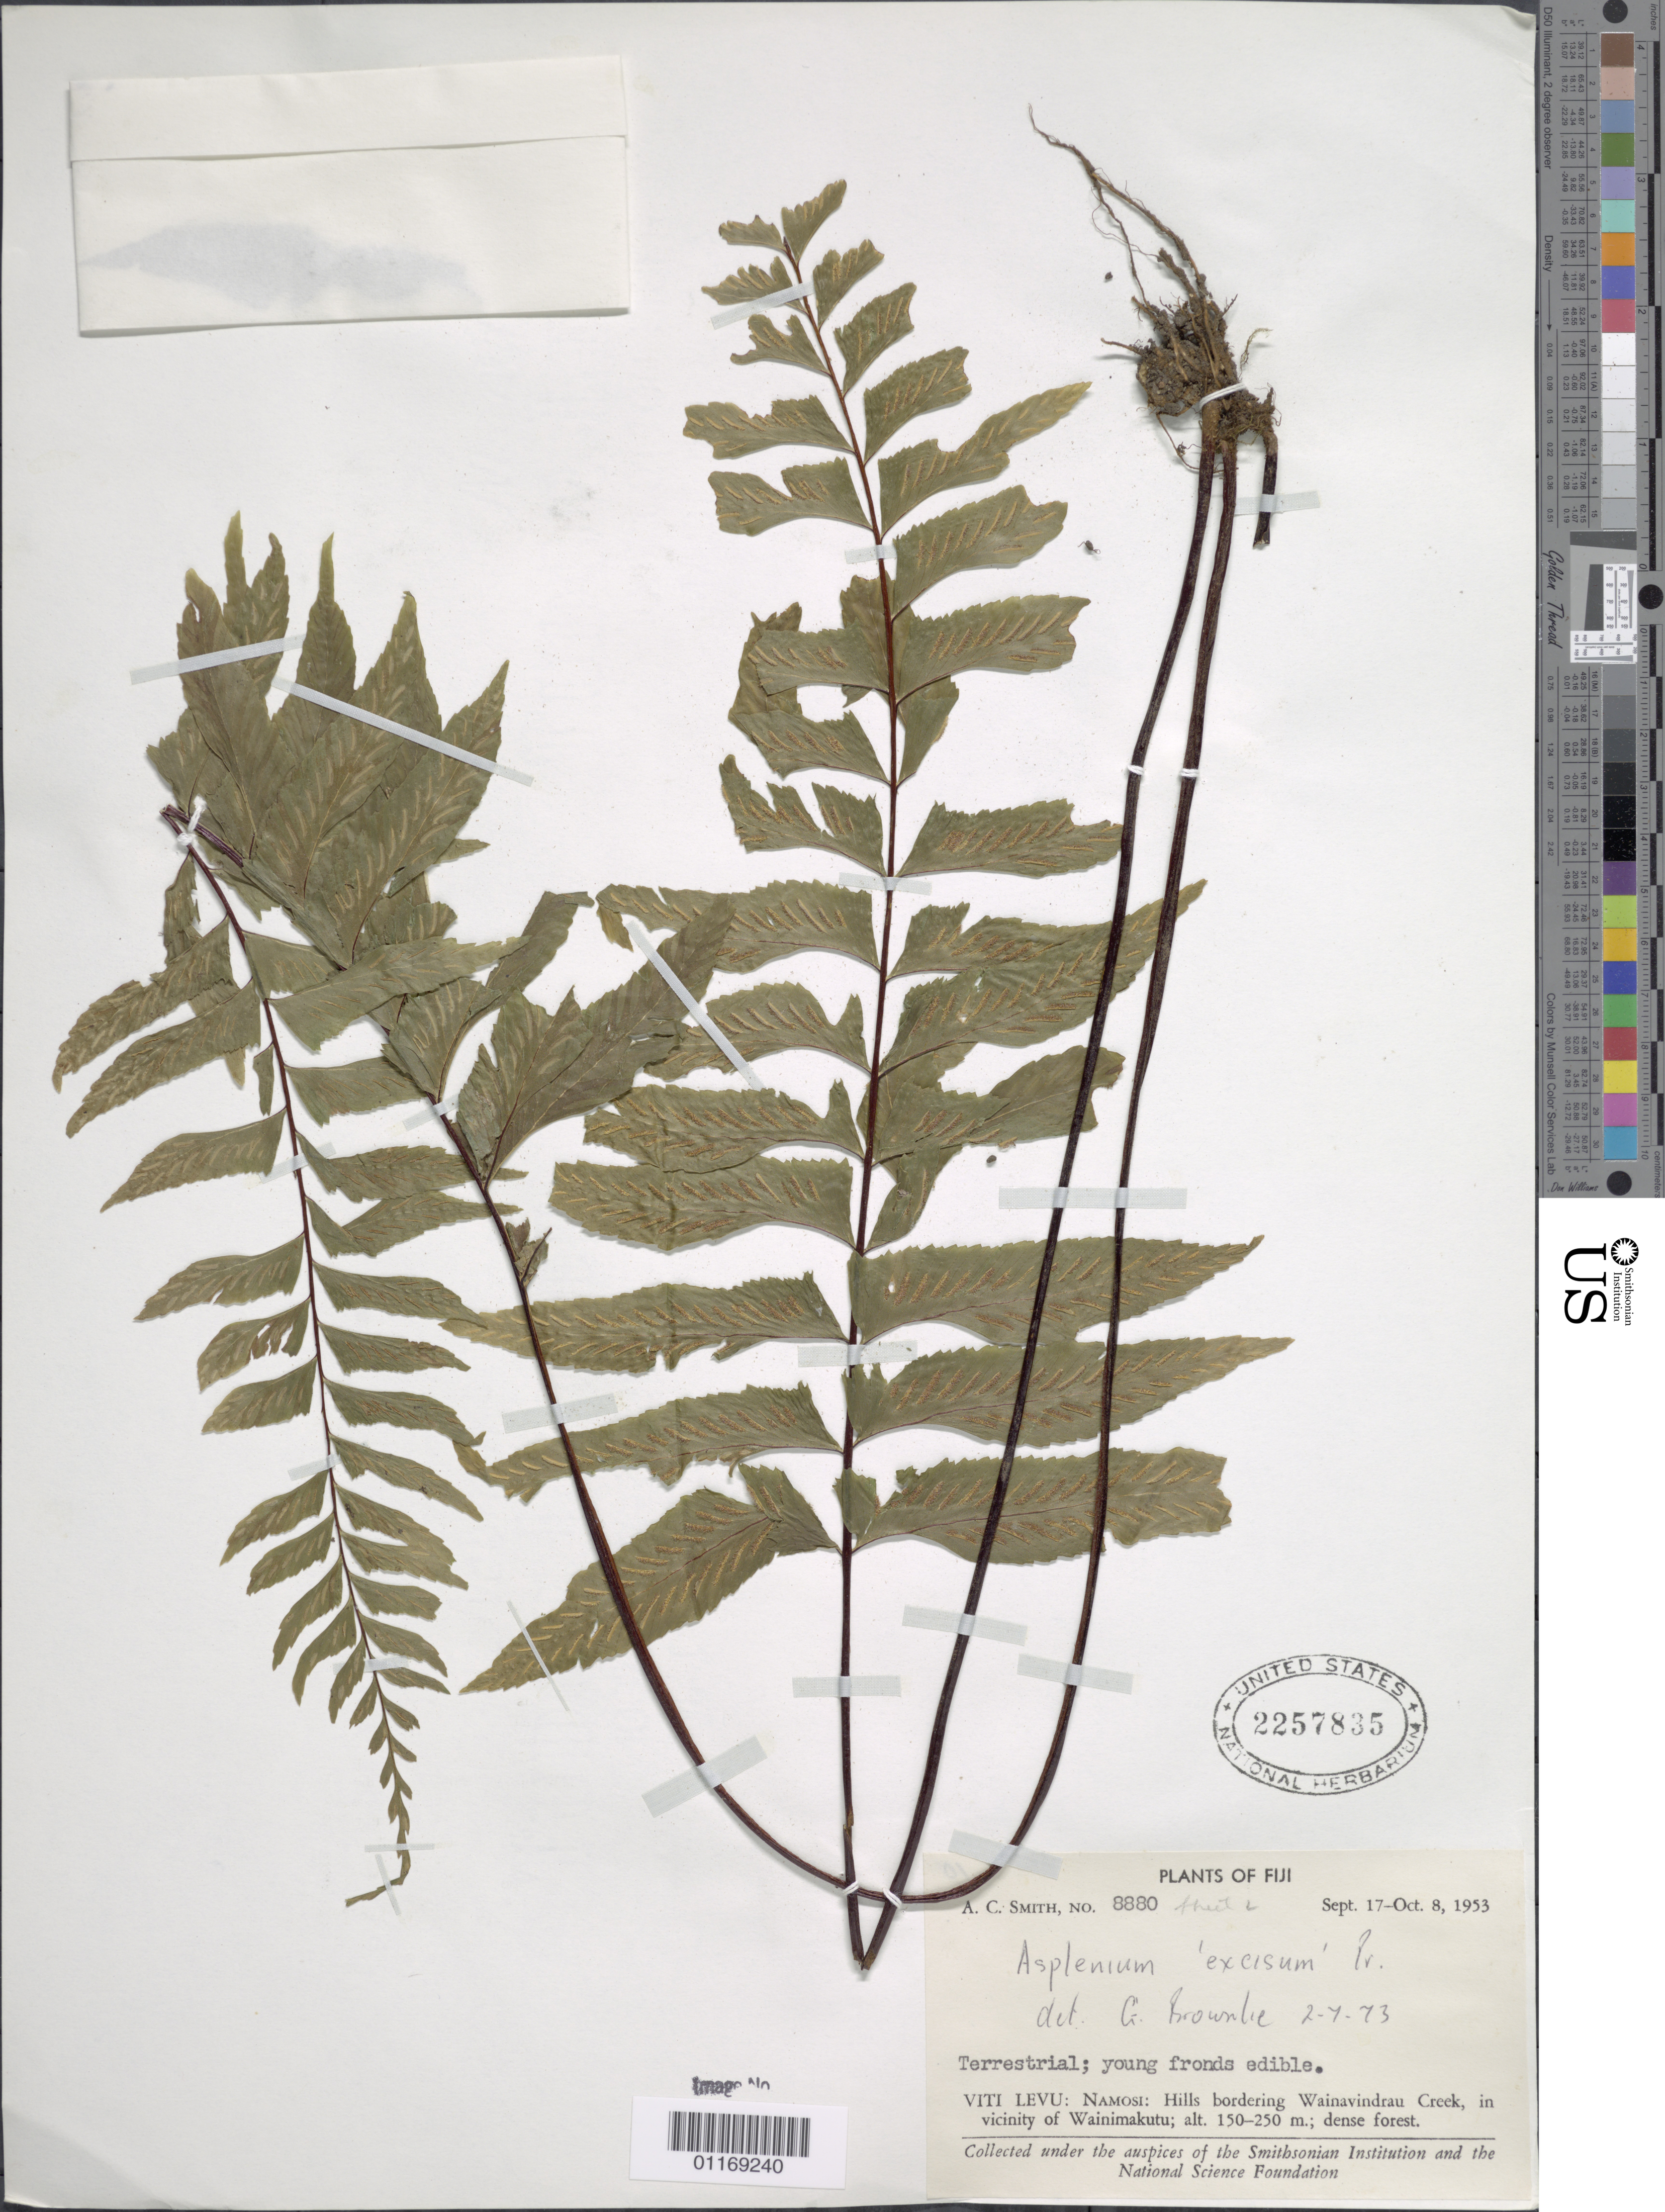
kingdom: Plantae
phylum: Tracheophyta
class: Polypodiopsida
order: Polypodiales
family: Aspleniaceae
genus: Hymenasplenium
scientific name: Hymenasplenium excisum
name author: C. Presl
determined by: Wagner, W. L., (BOT), Smithsonian Institution - National Museum of Natural History (UNITED STATES)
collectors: A. C. Smith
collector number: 8880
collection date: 1953-09-17/1953-10-08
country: Fiji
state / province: Central Division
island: Viti Levu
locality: Hills bordering Wainavindrau Creek, in vicinity of Wainimakutu, Namosi Prov., Viti Levu, Fiji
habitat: Dense forest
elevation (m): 150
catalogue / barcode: US 2257835